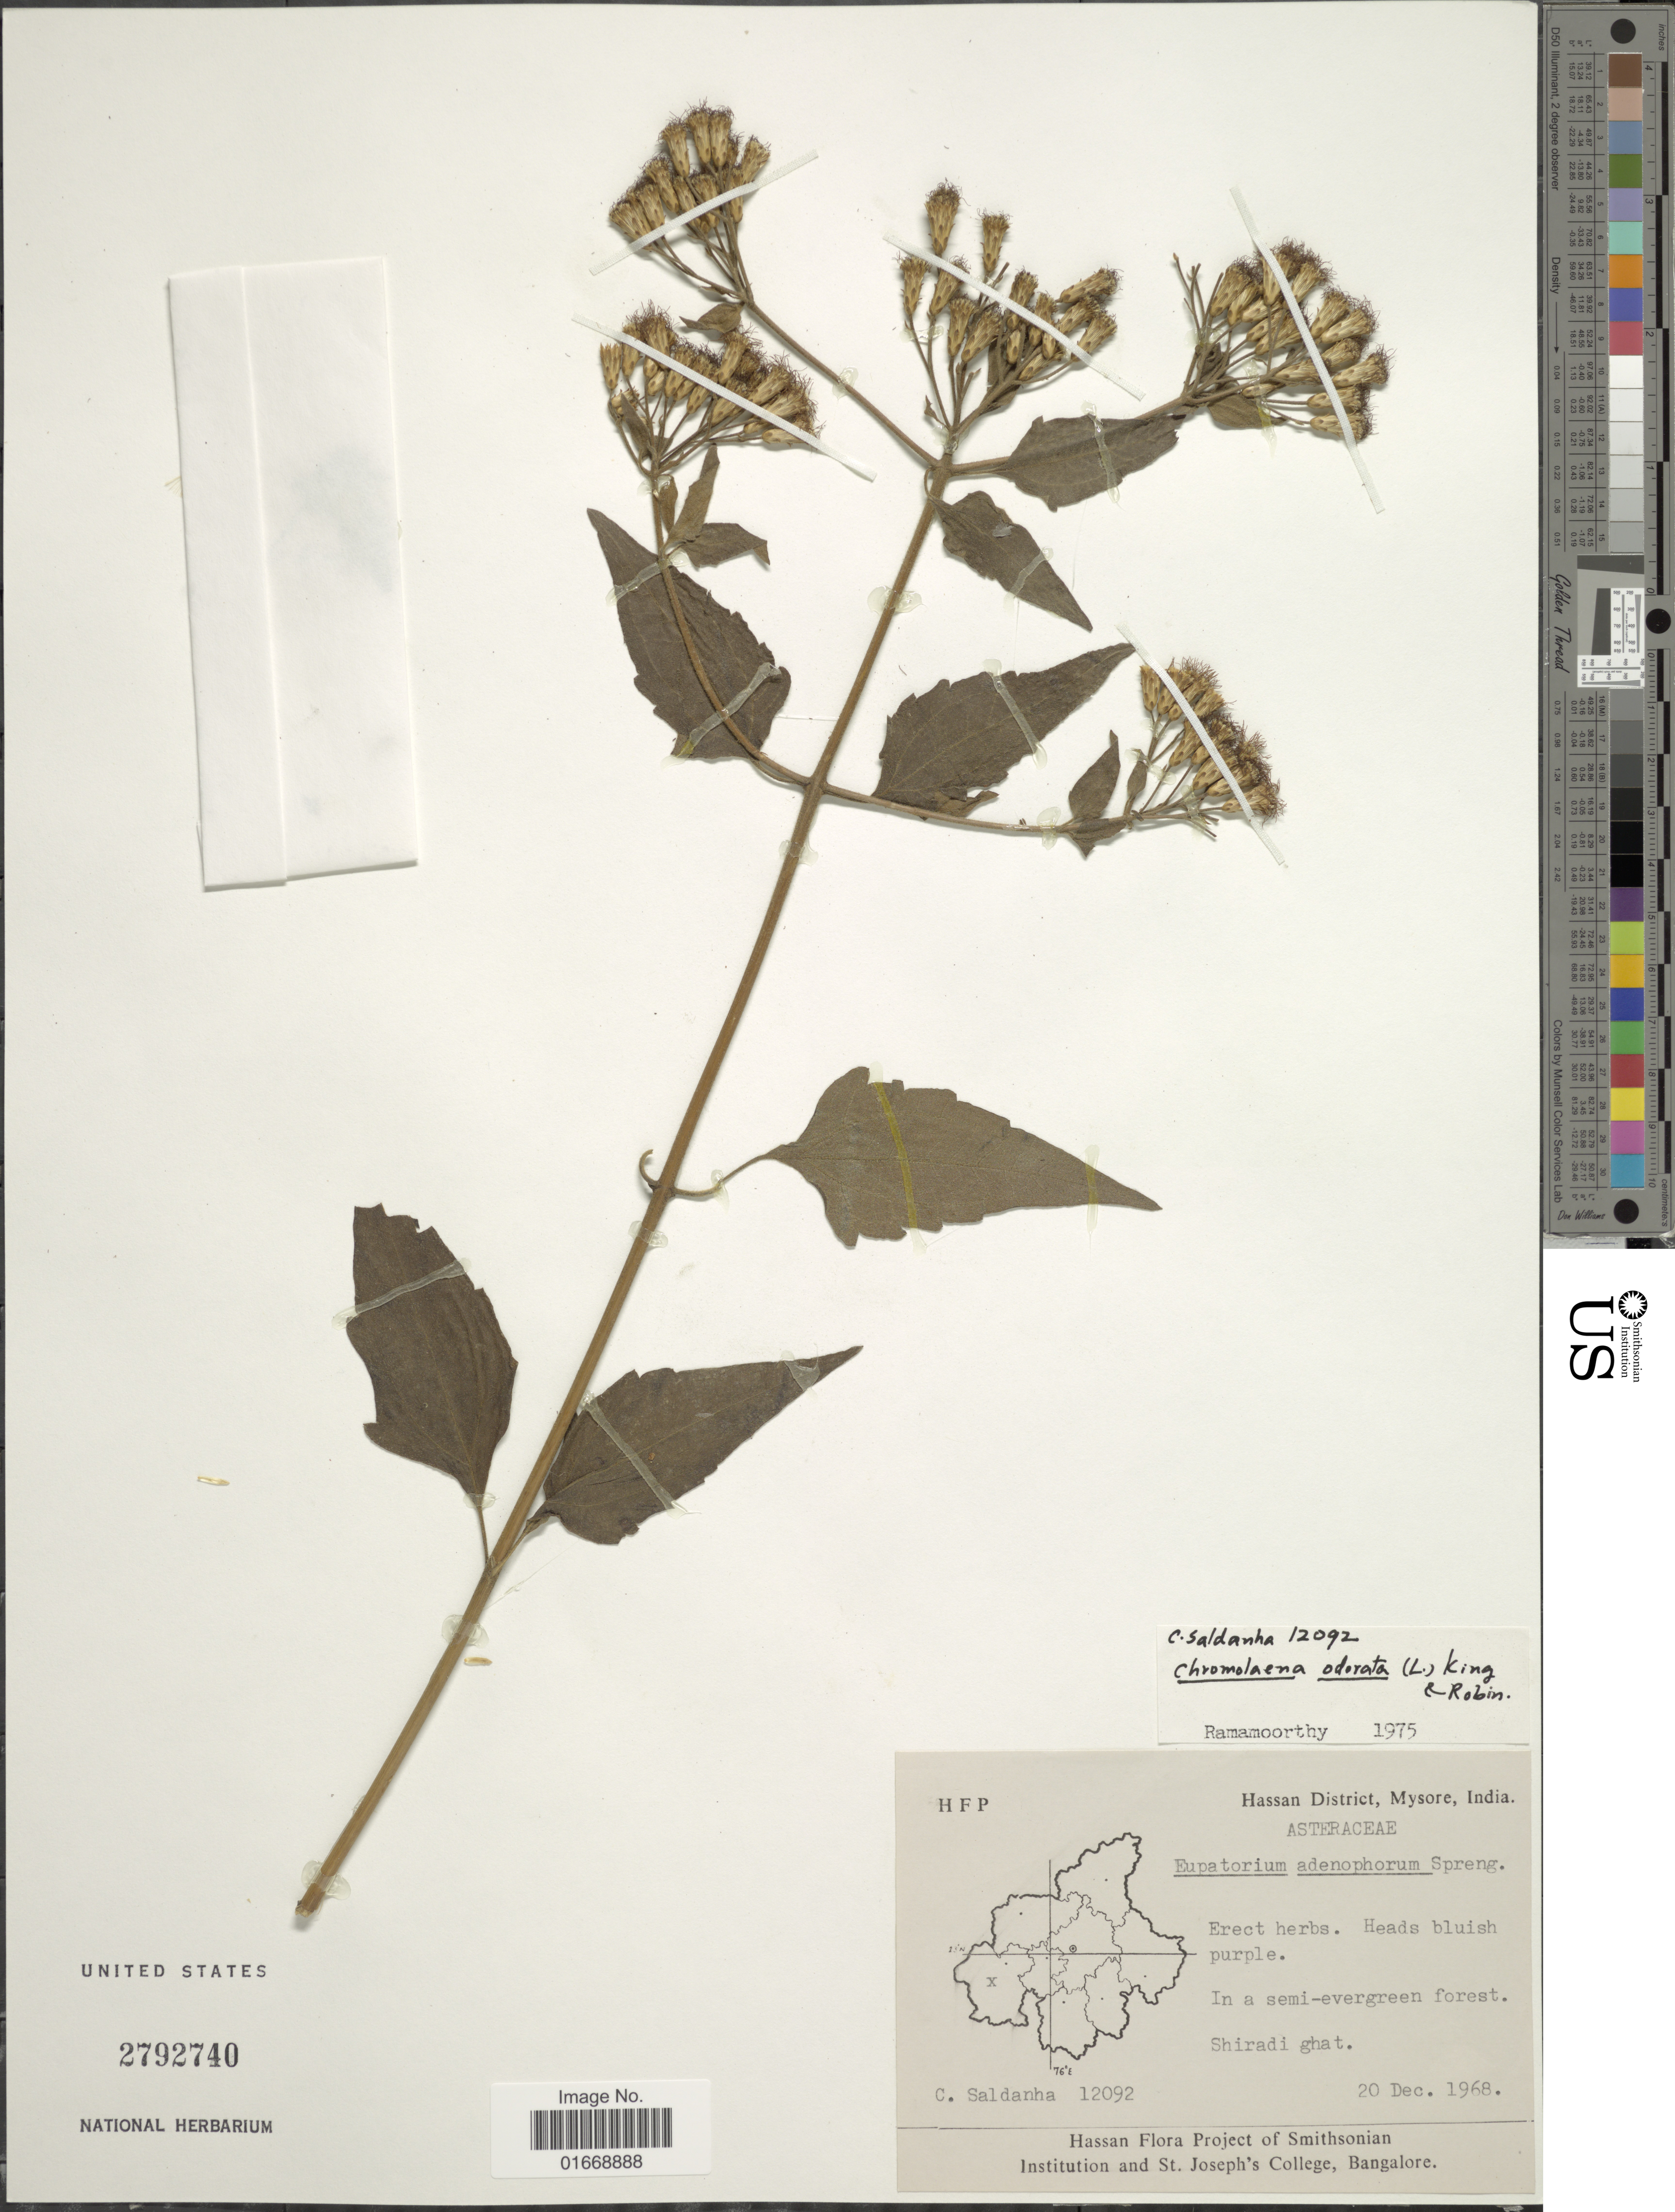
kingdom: Plantae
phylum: Tracheophyta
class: Magnoliopsida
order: Asterales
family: Asteraceae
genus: Chromolaena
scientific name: Chromolaena odorata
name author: (L.) R.M. King & H. Rob.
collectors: C. Saldanha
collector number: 12092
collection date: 1968-12-20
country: India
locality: Hassan District, Mysore, Shradi ghat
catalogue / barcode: US 2792740